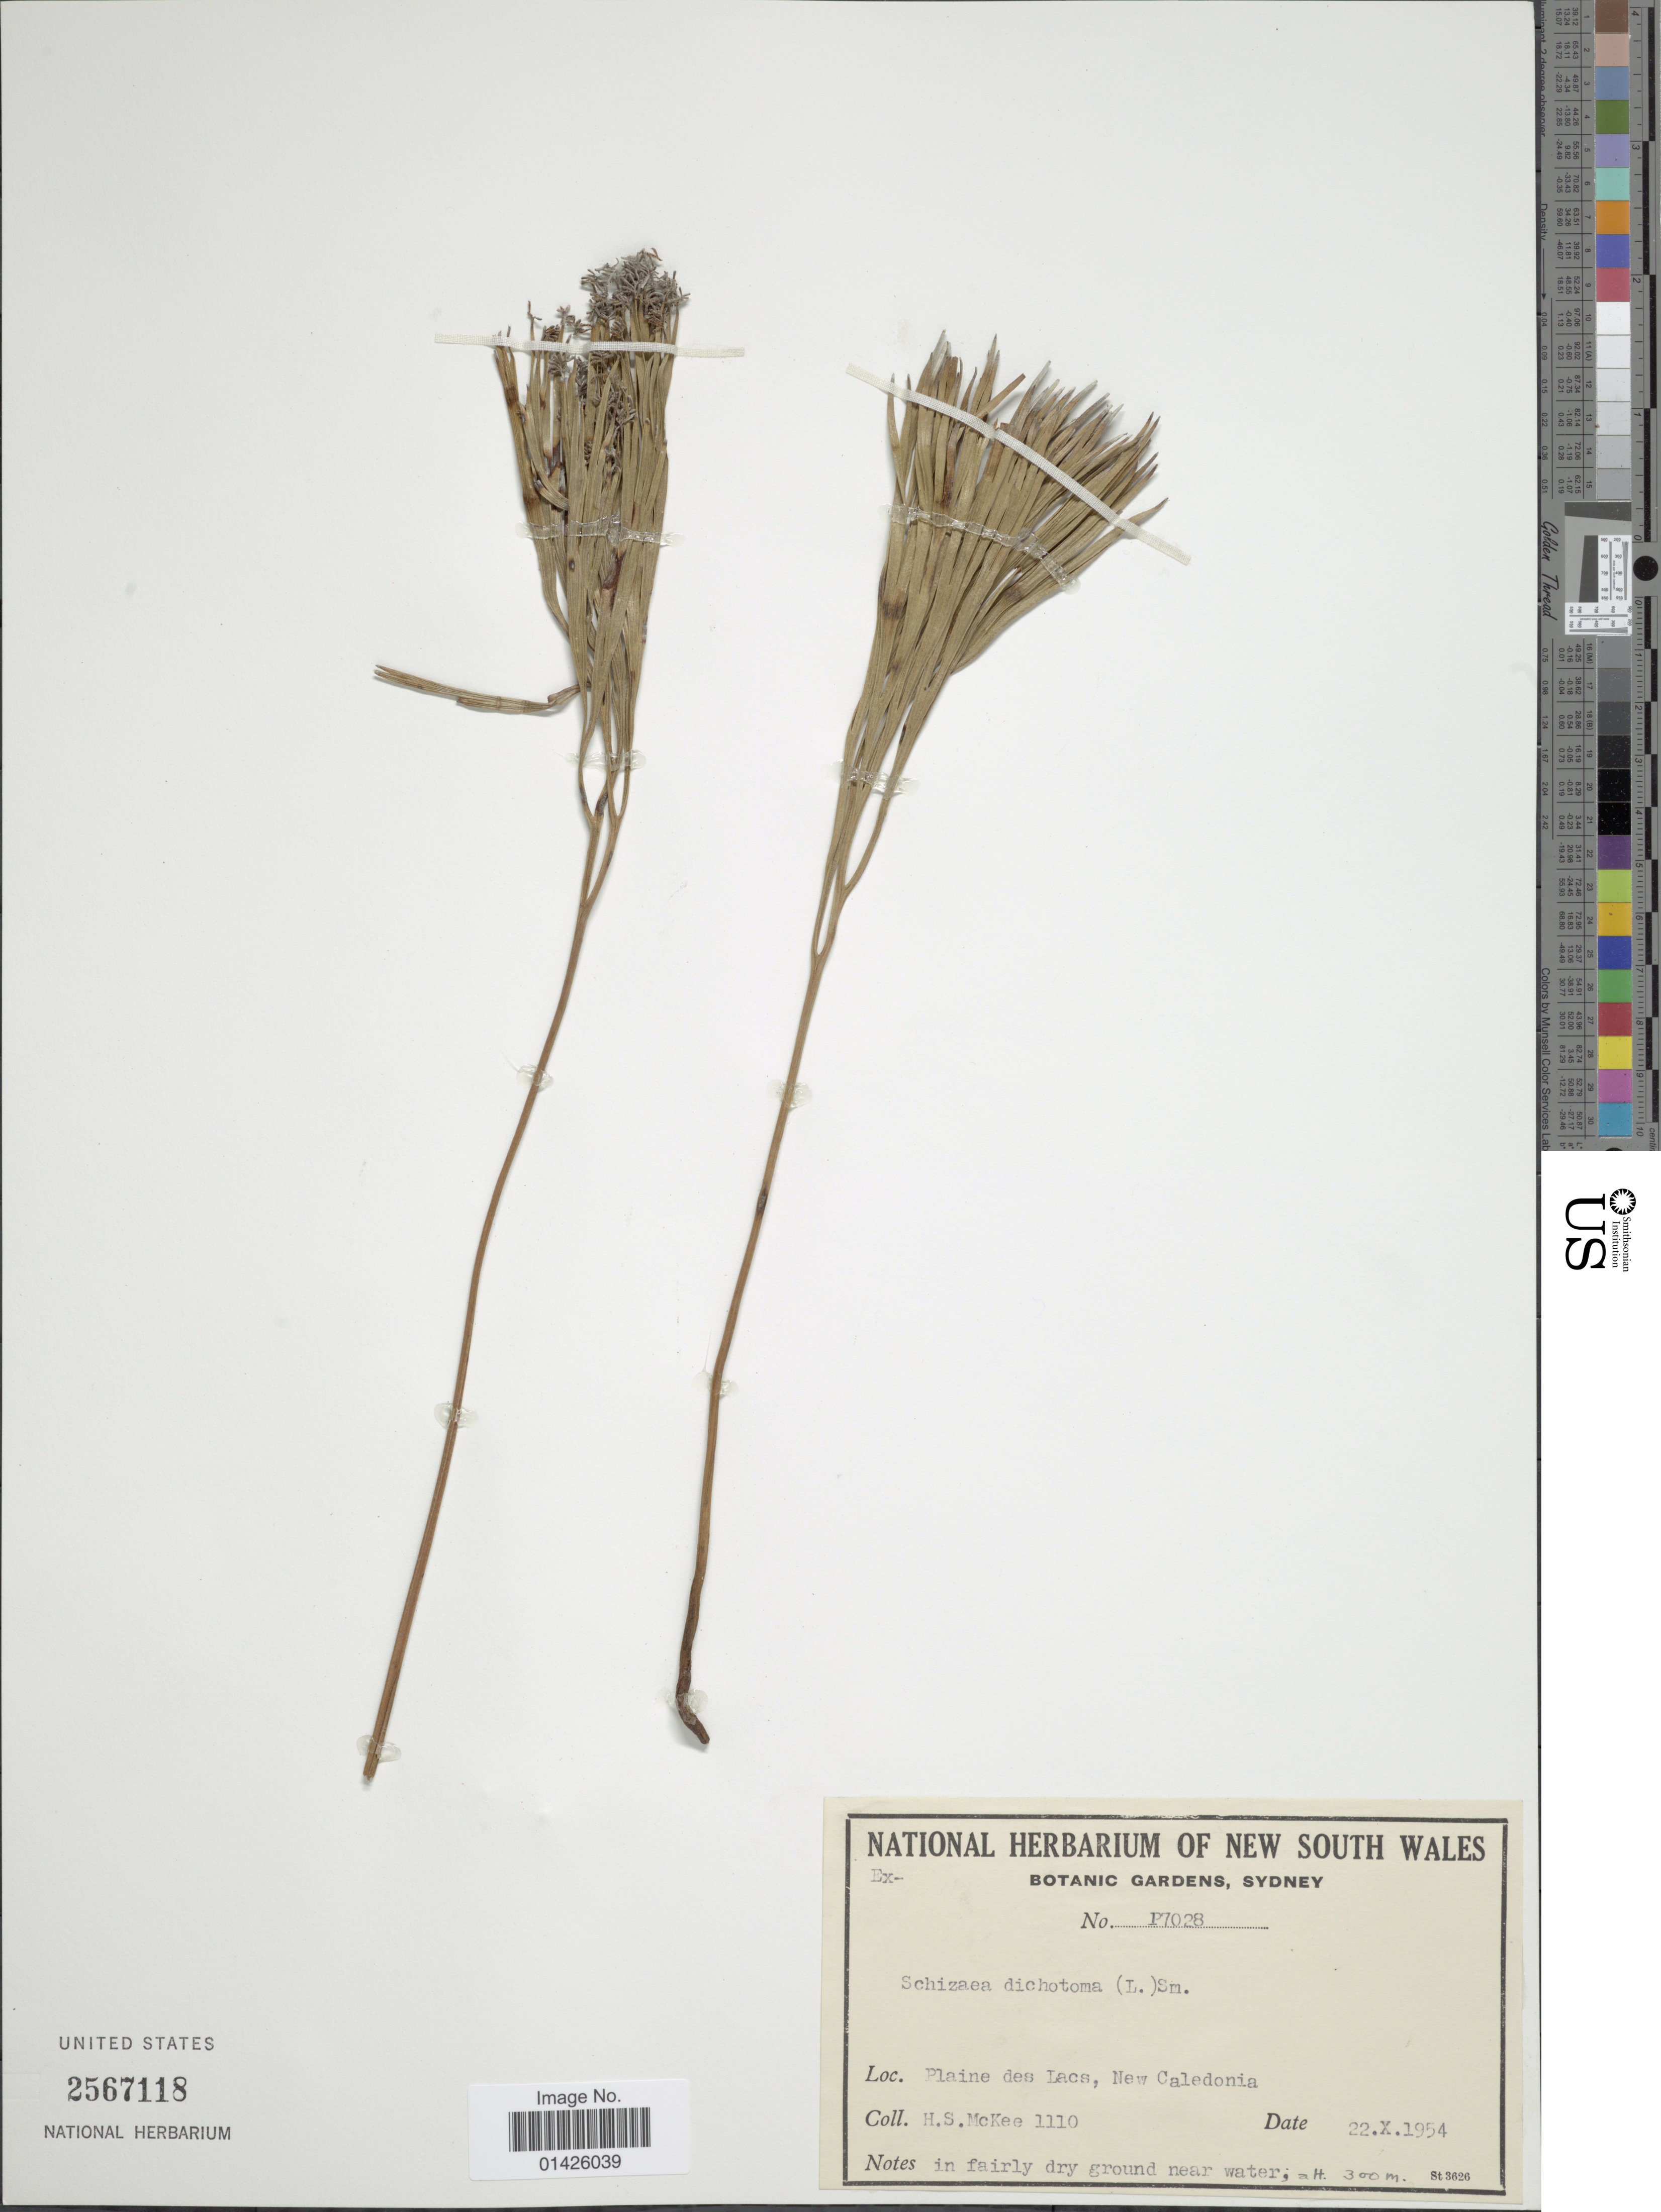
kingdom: Plantae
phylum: Tracheophyta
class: Polypodiopsida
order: Schizaeales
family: Schizaeaceae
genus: Schizaea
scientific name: Schizaea dichotoma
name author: (L.) J. Sm.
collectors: H. S. McKee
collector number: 1110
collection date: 1954-10-22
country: New Caledonia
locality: Plain des Lacs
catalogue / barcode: US 2567118